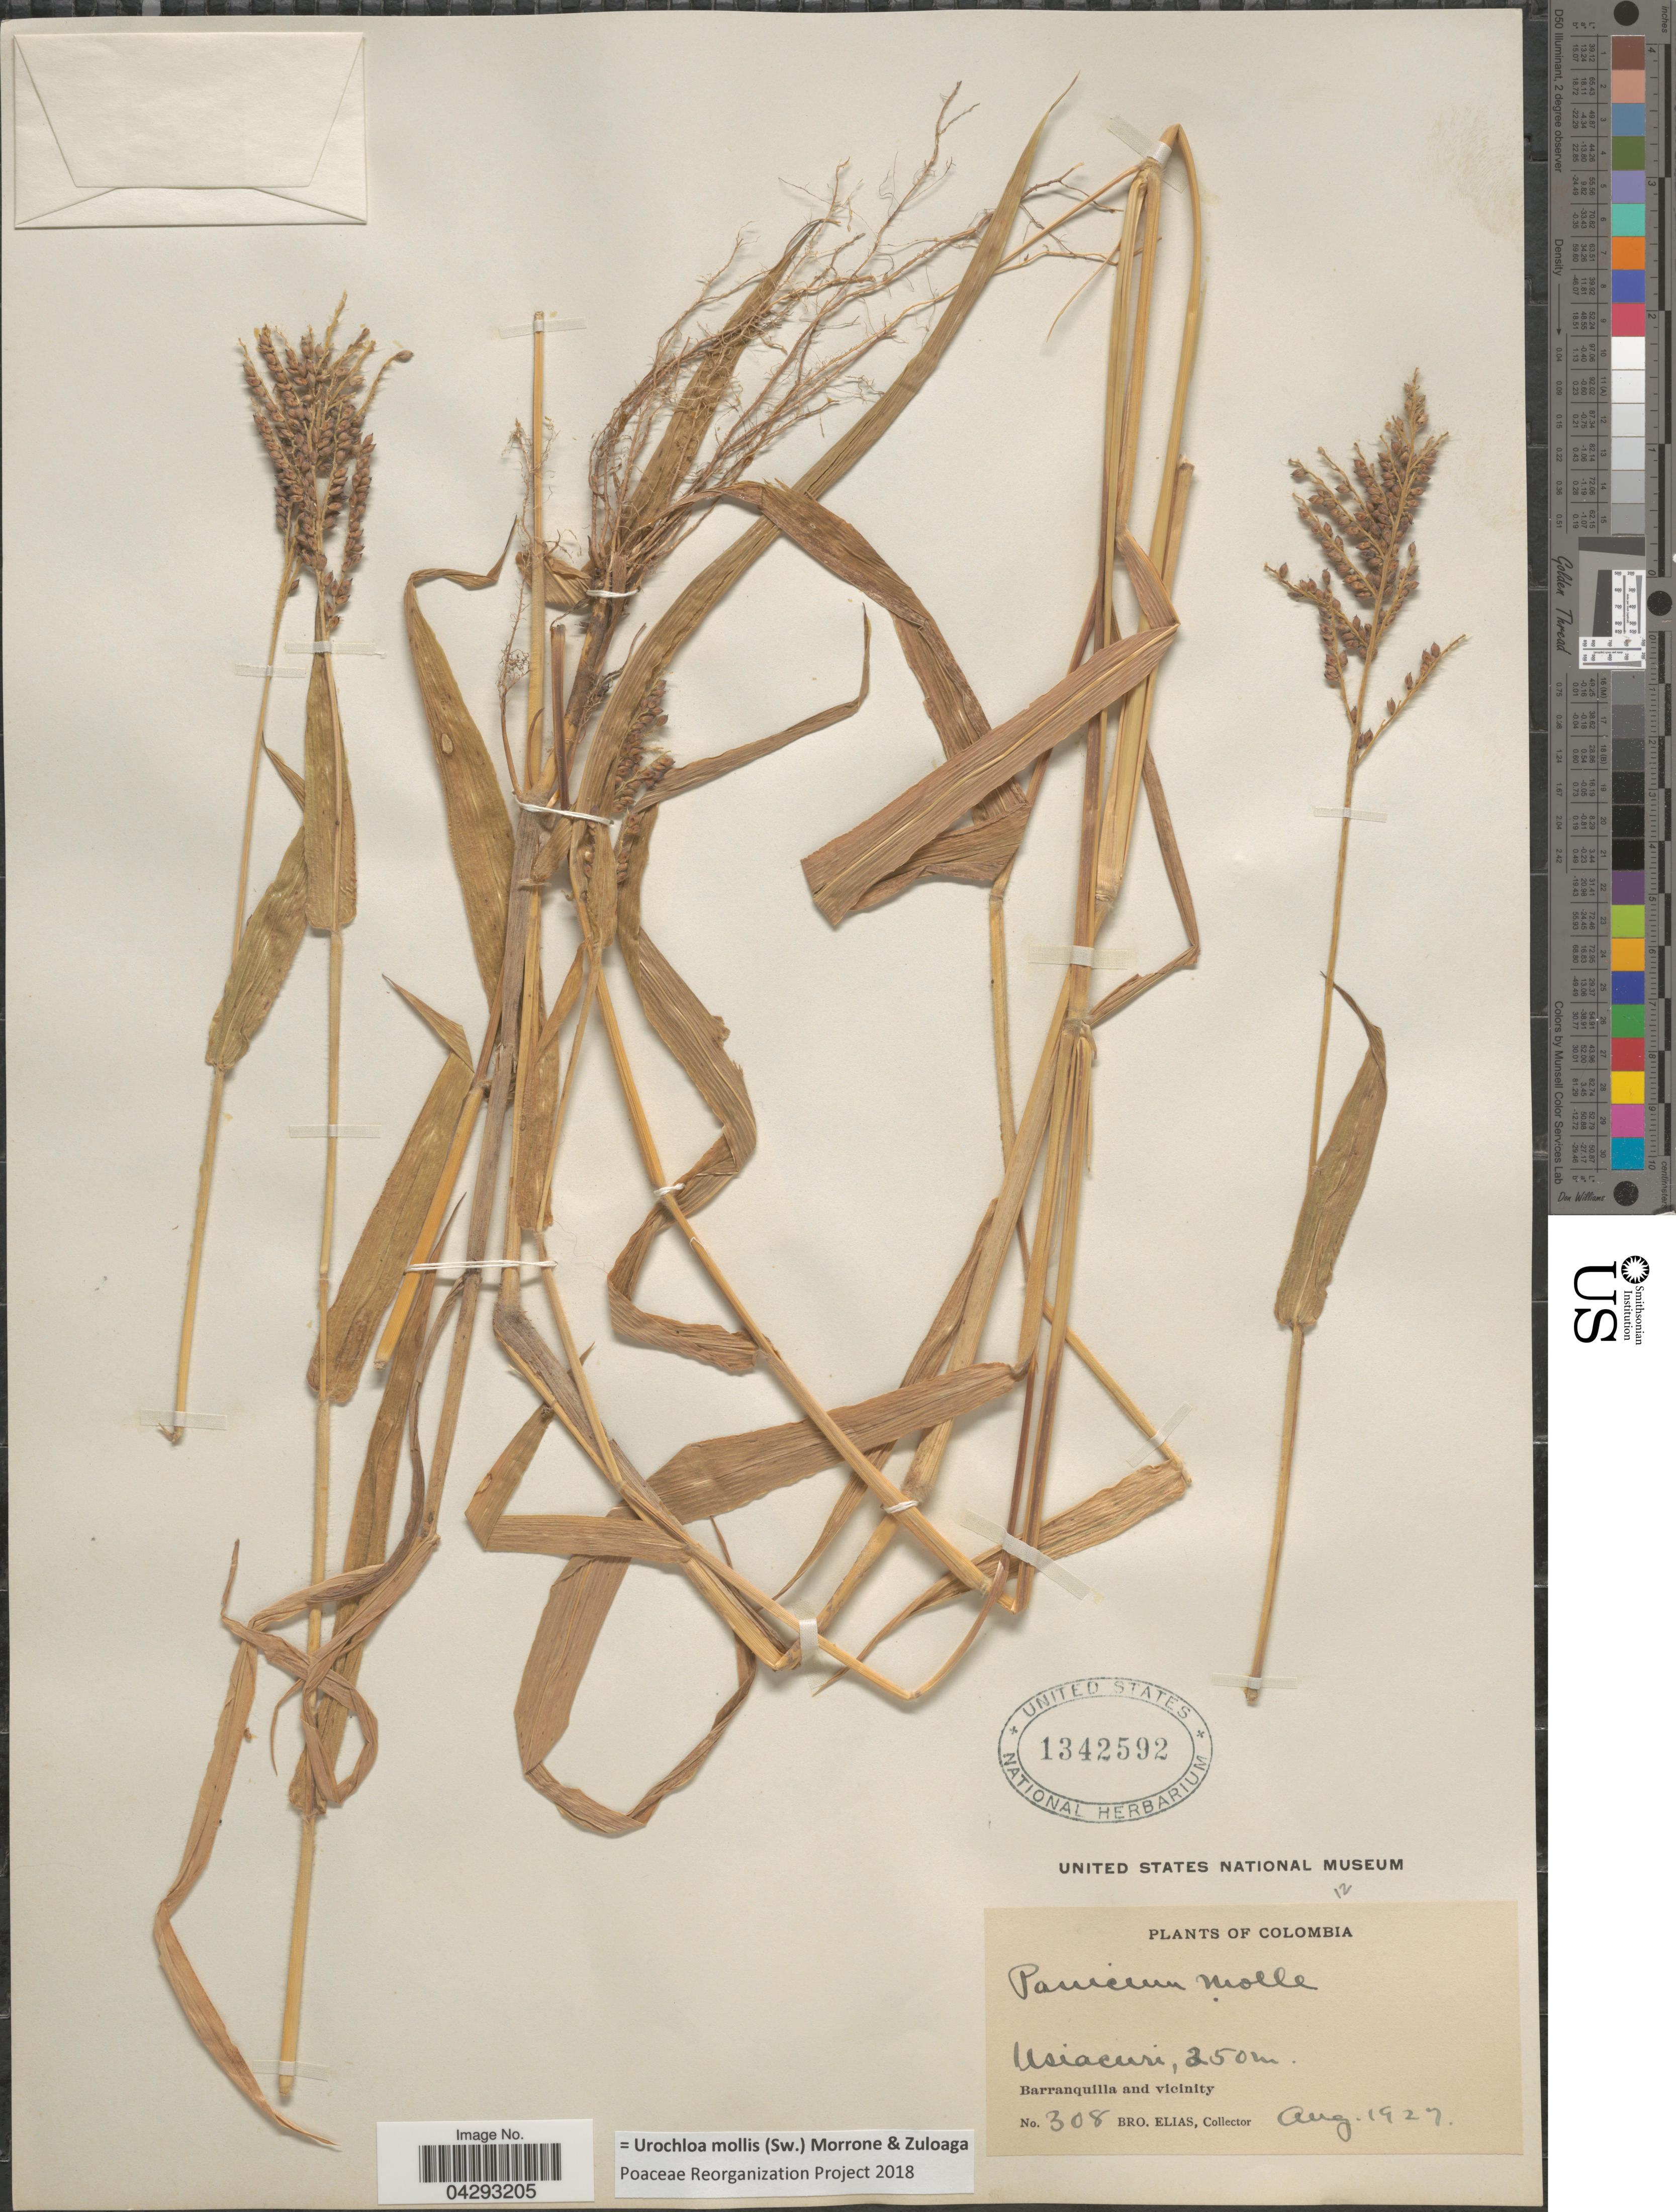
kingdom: Plantae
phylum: Tracheophyta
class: Liliopsida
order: Poales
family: Poaceae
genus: Urochloa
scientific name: Urochloa mollis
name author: (Sw.) Morrone & Zuloaga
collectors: Bro. Elias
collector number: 308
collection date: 1927-08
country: Colombia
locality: Usiacuri. Barranquilla and vicinity.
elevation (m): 250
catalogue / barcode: US 1342592